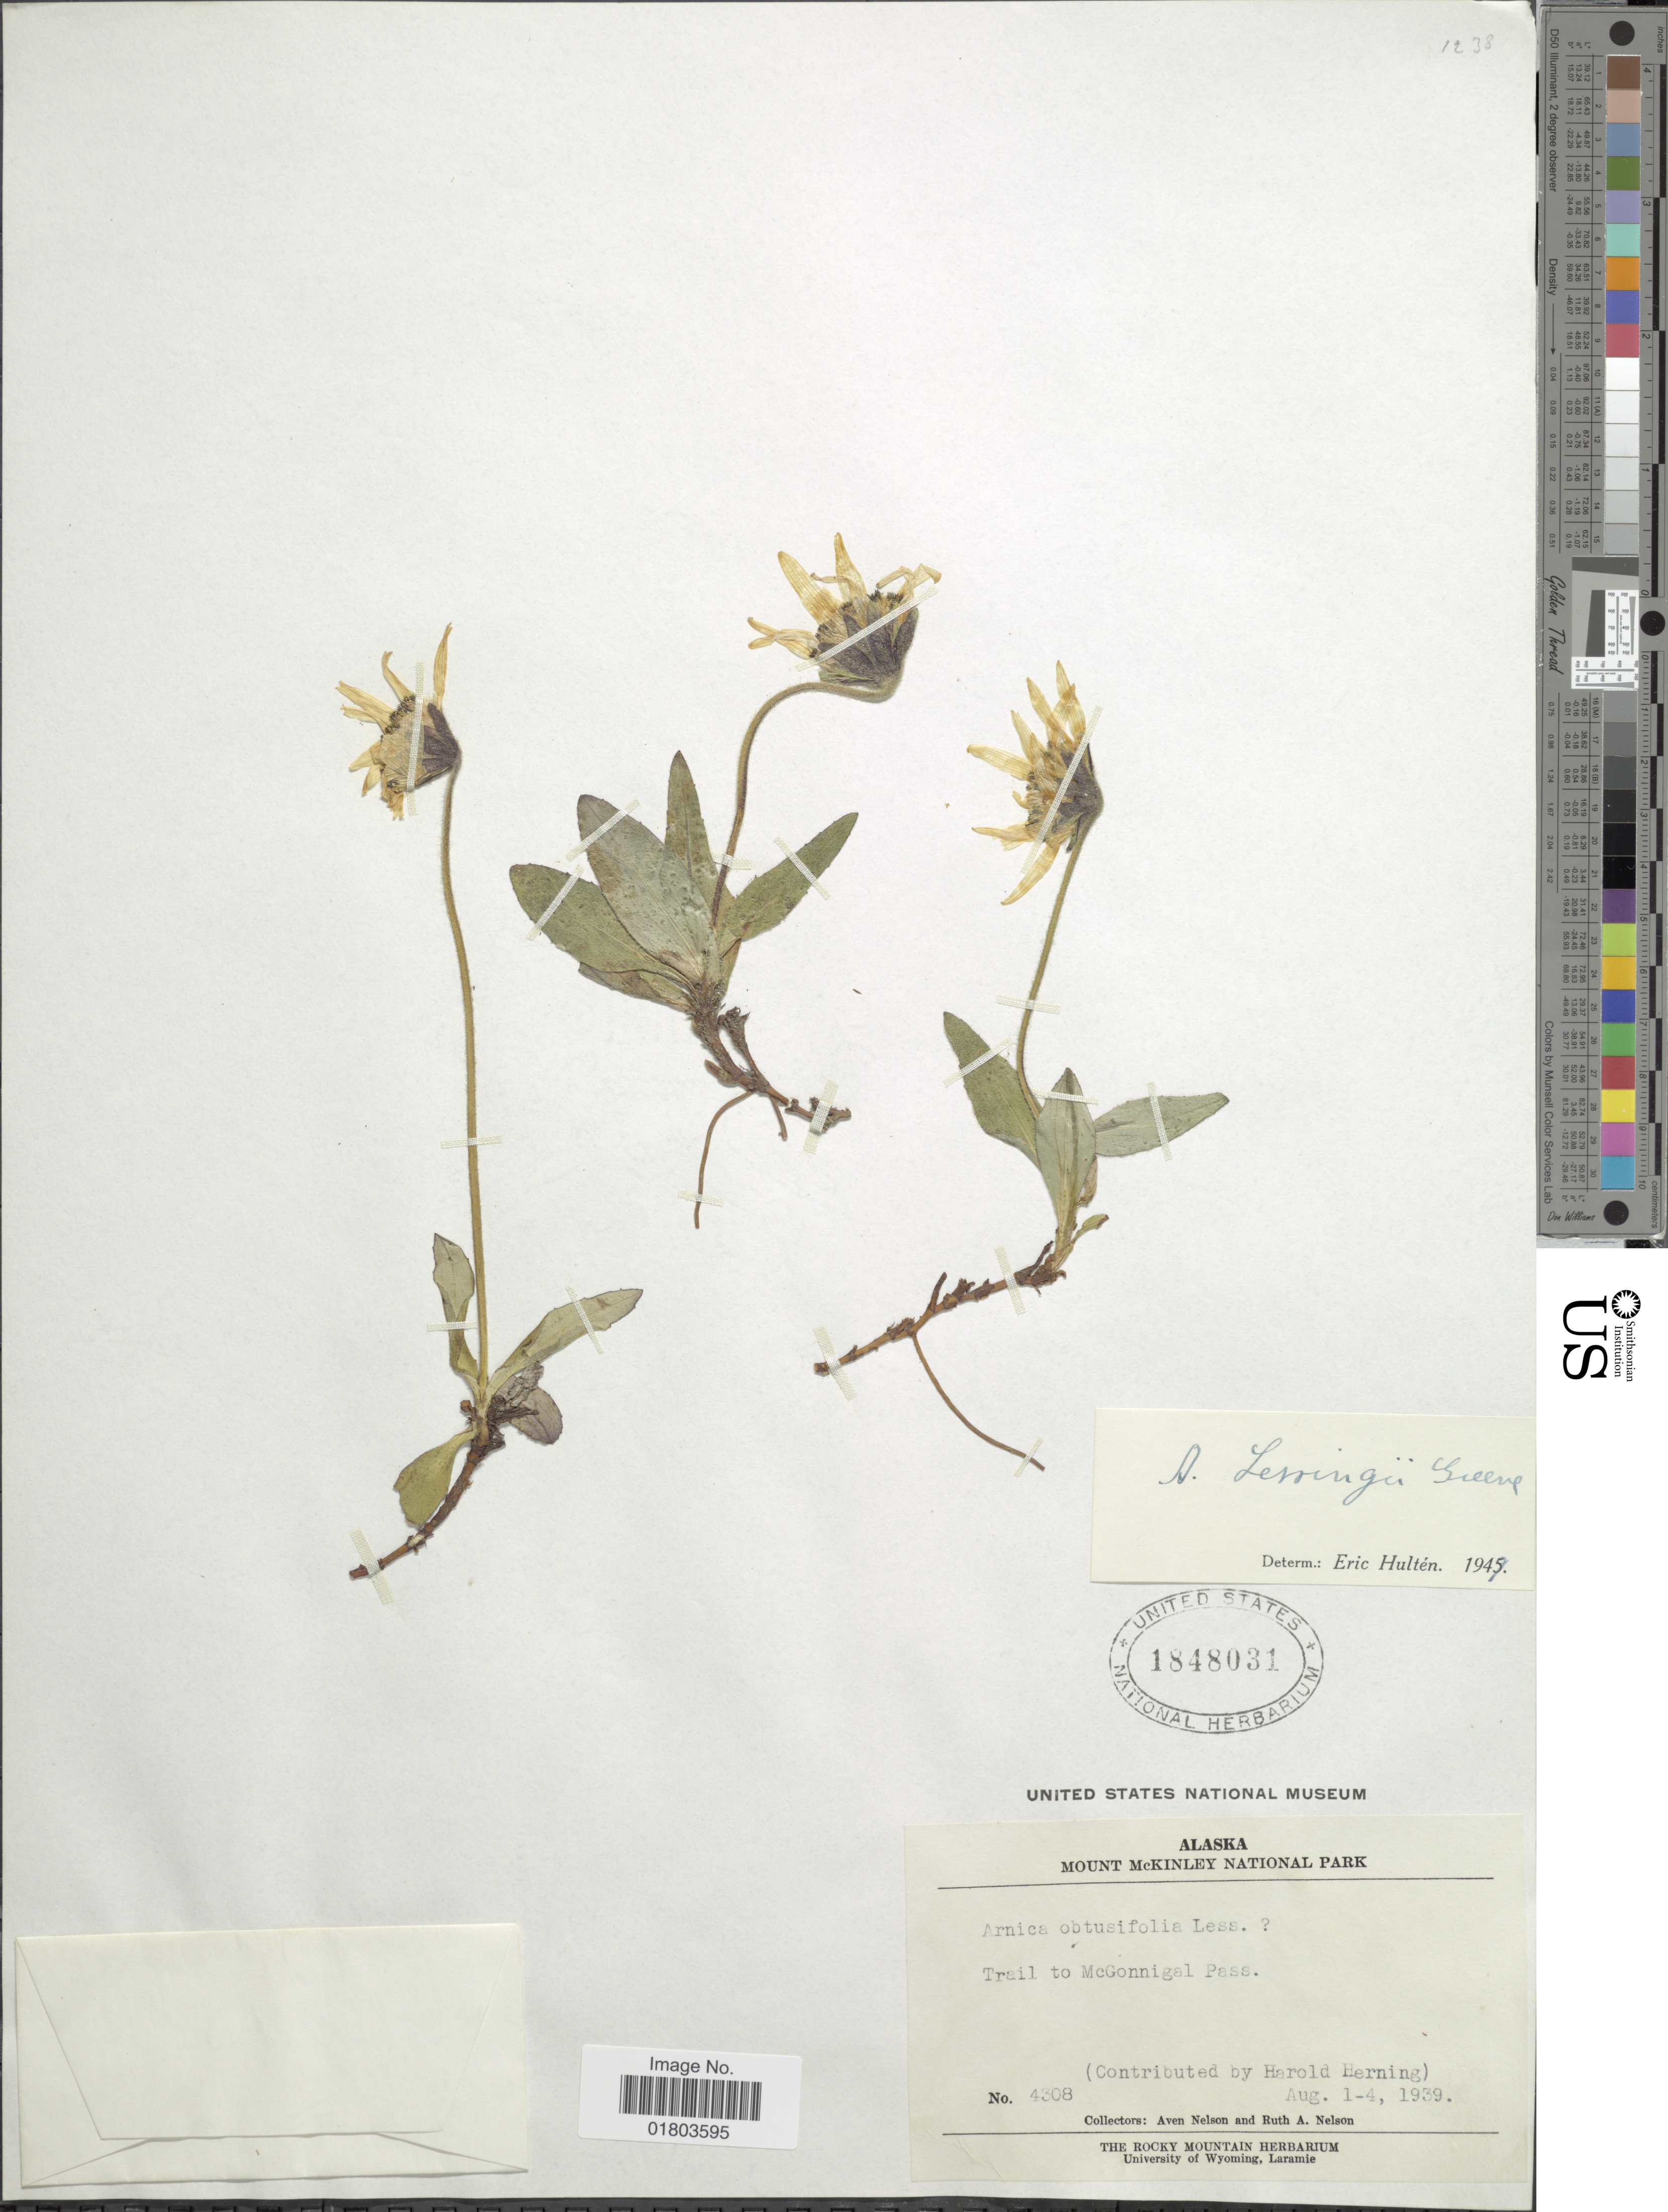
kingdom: Plantae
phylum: Tracheophyta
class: Magnoliopsida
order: Asterales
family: Asteraceae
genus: Arnica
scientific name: Arnica lessingii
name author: (Torr. & A. Gray) Greene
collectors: A. Nelson & R. A. Nelson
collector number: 4308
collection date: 1939-08-01/1939-08-04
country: United States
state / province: Alaska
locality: Mount McKinley National park, Trail o Mcgonnigal Pass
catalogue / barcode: US 1848031